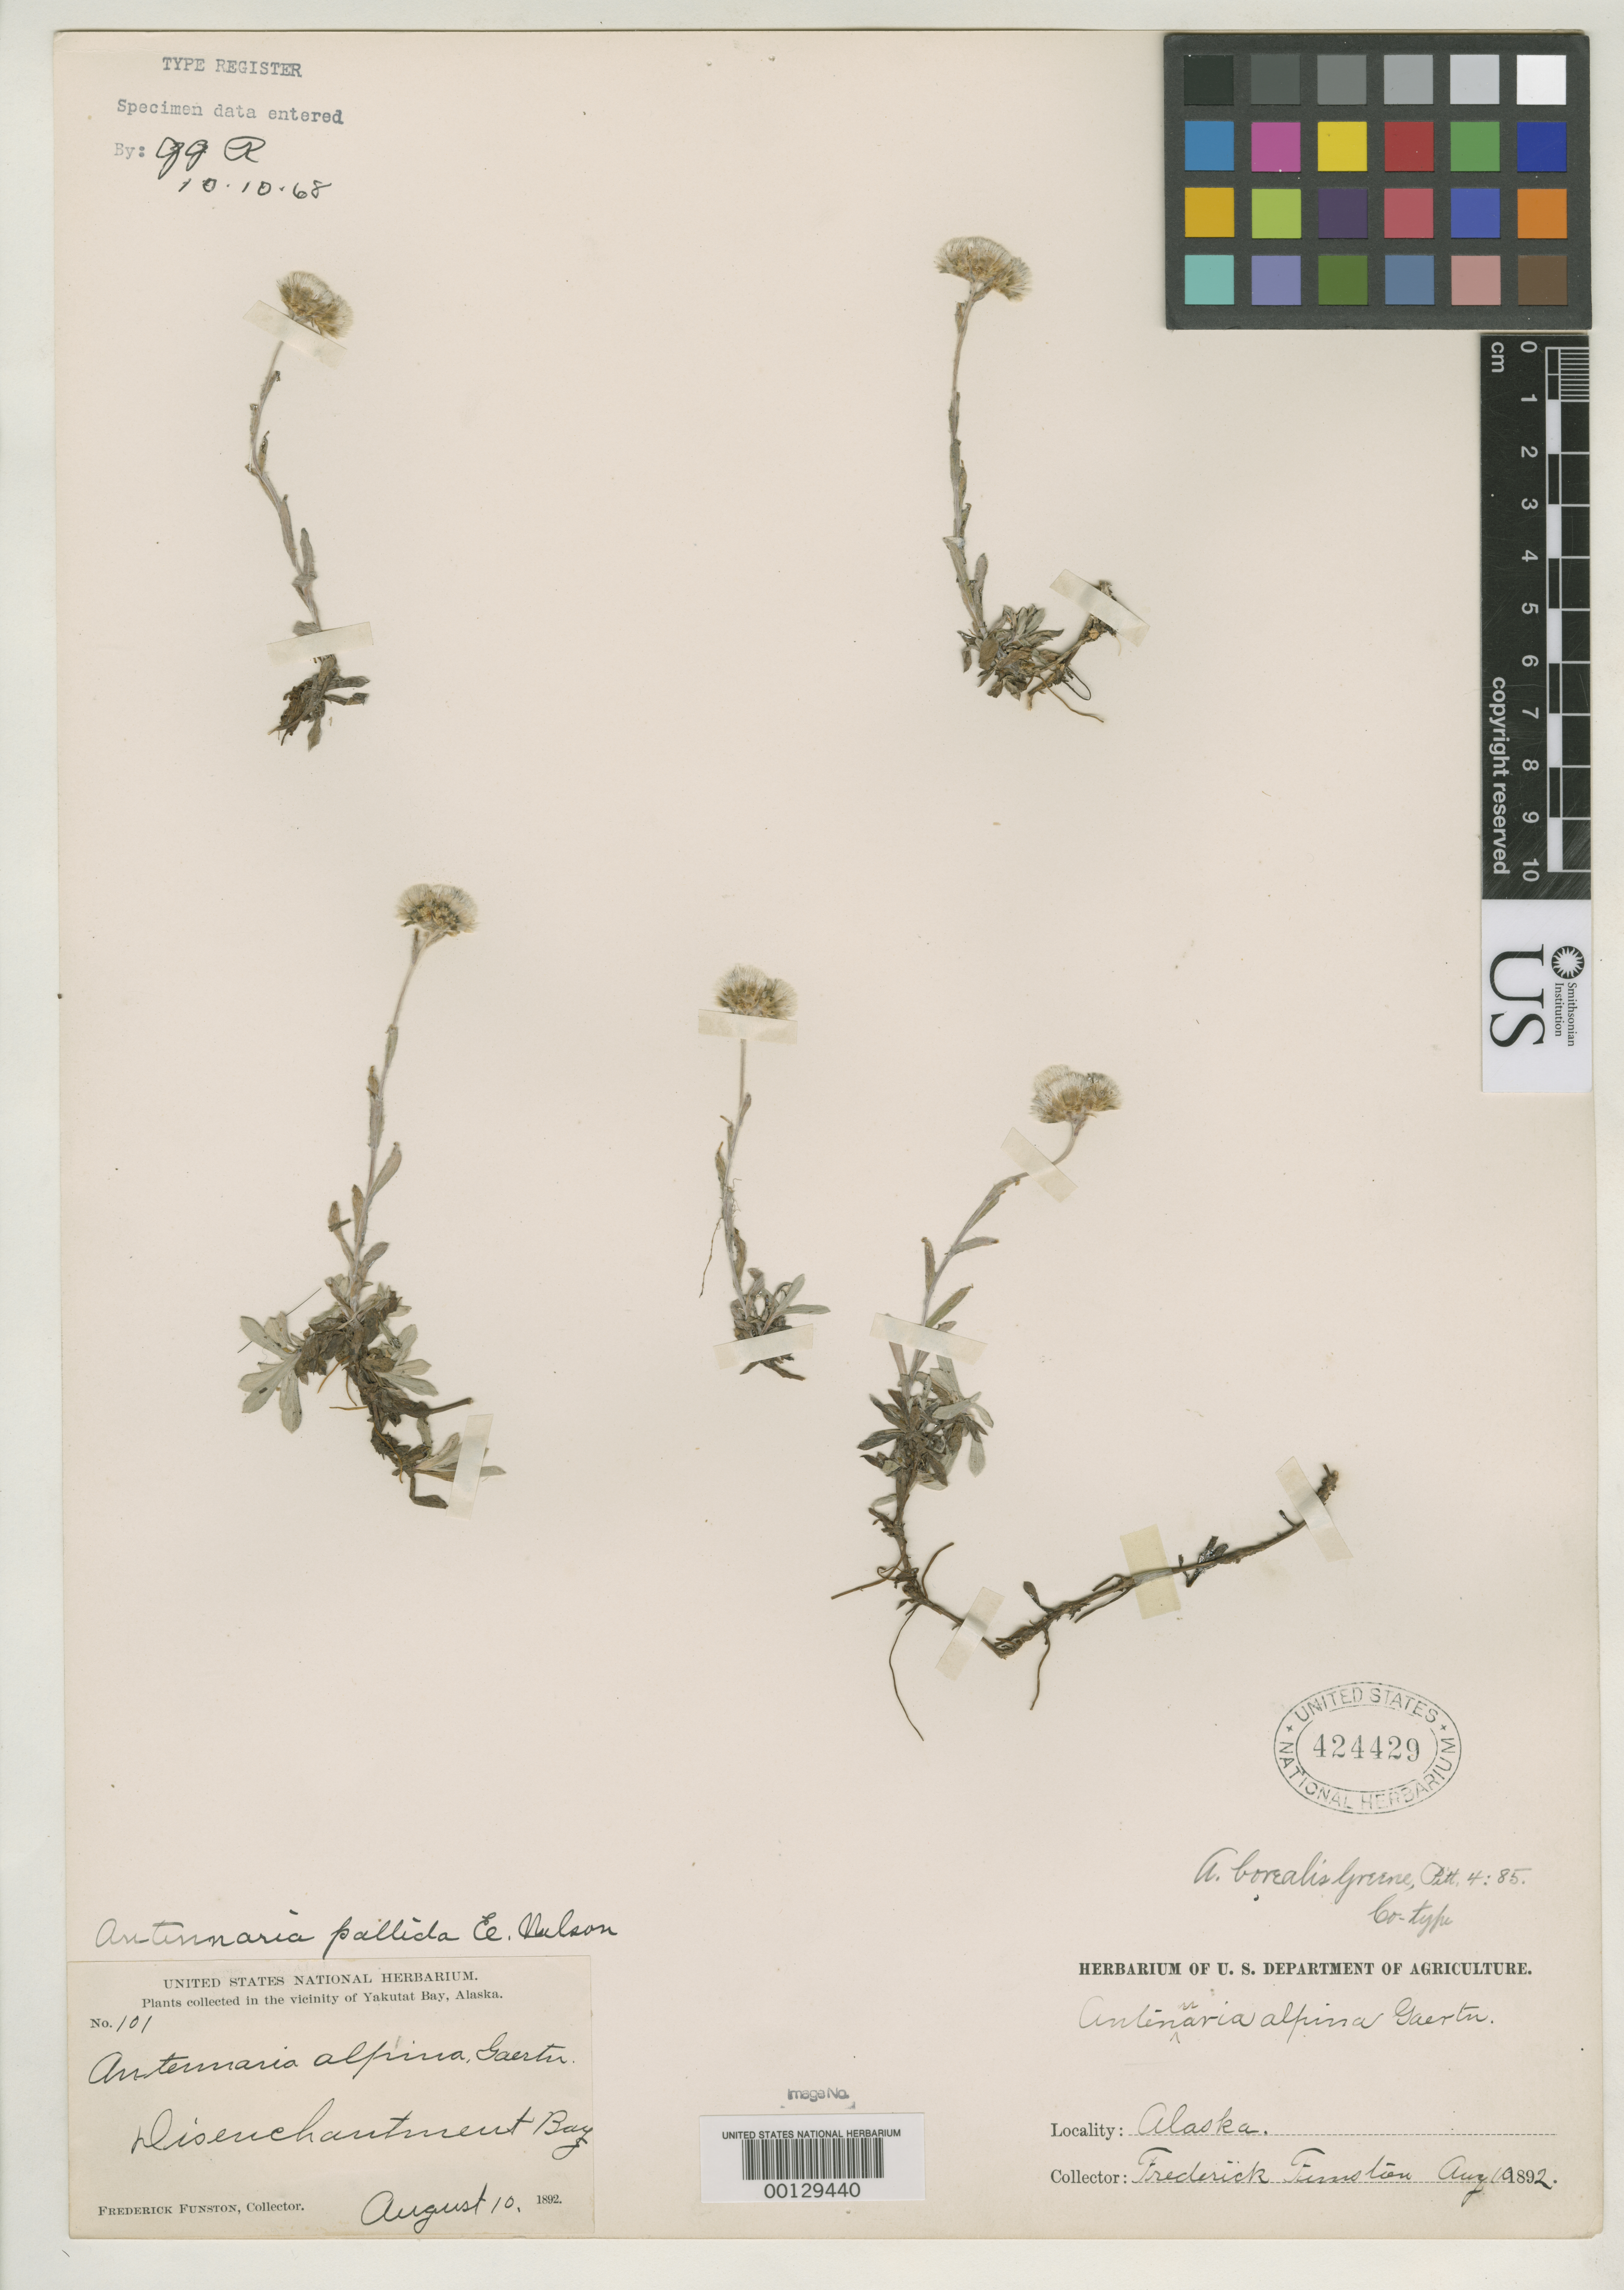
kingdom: Plantae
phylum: Tracheophyta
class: Magnoliopsida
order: Asterales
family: Asteraceae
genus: Antennaria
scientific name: Antennaria borealis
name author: Greene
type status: Isotype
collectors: F. Funston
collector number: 101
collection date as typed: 10 Aug 1892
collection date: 1892-08-10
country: United States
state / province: Alaska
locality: Yakutat Bay; Disenchantment Bay.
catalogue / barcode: US 424429